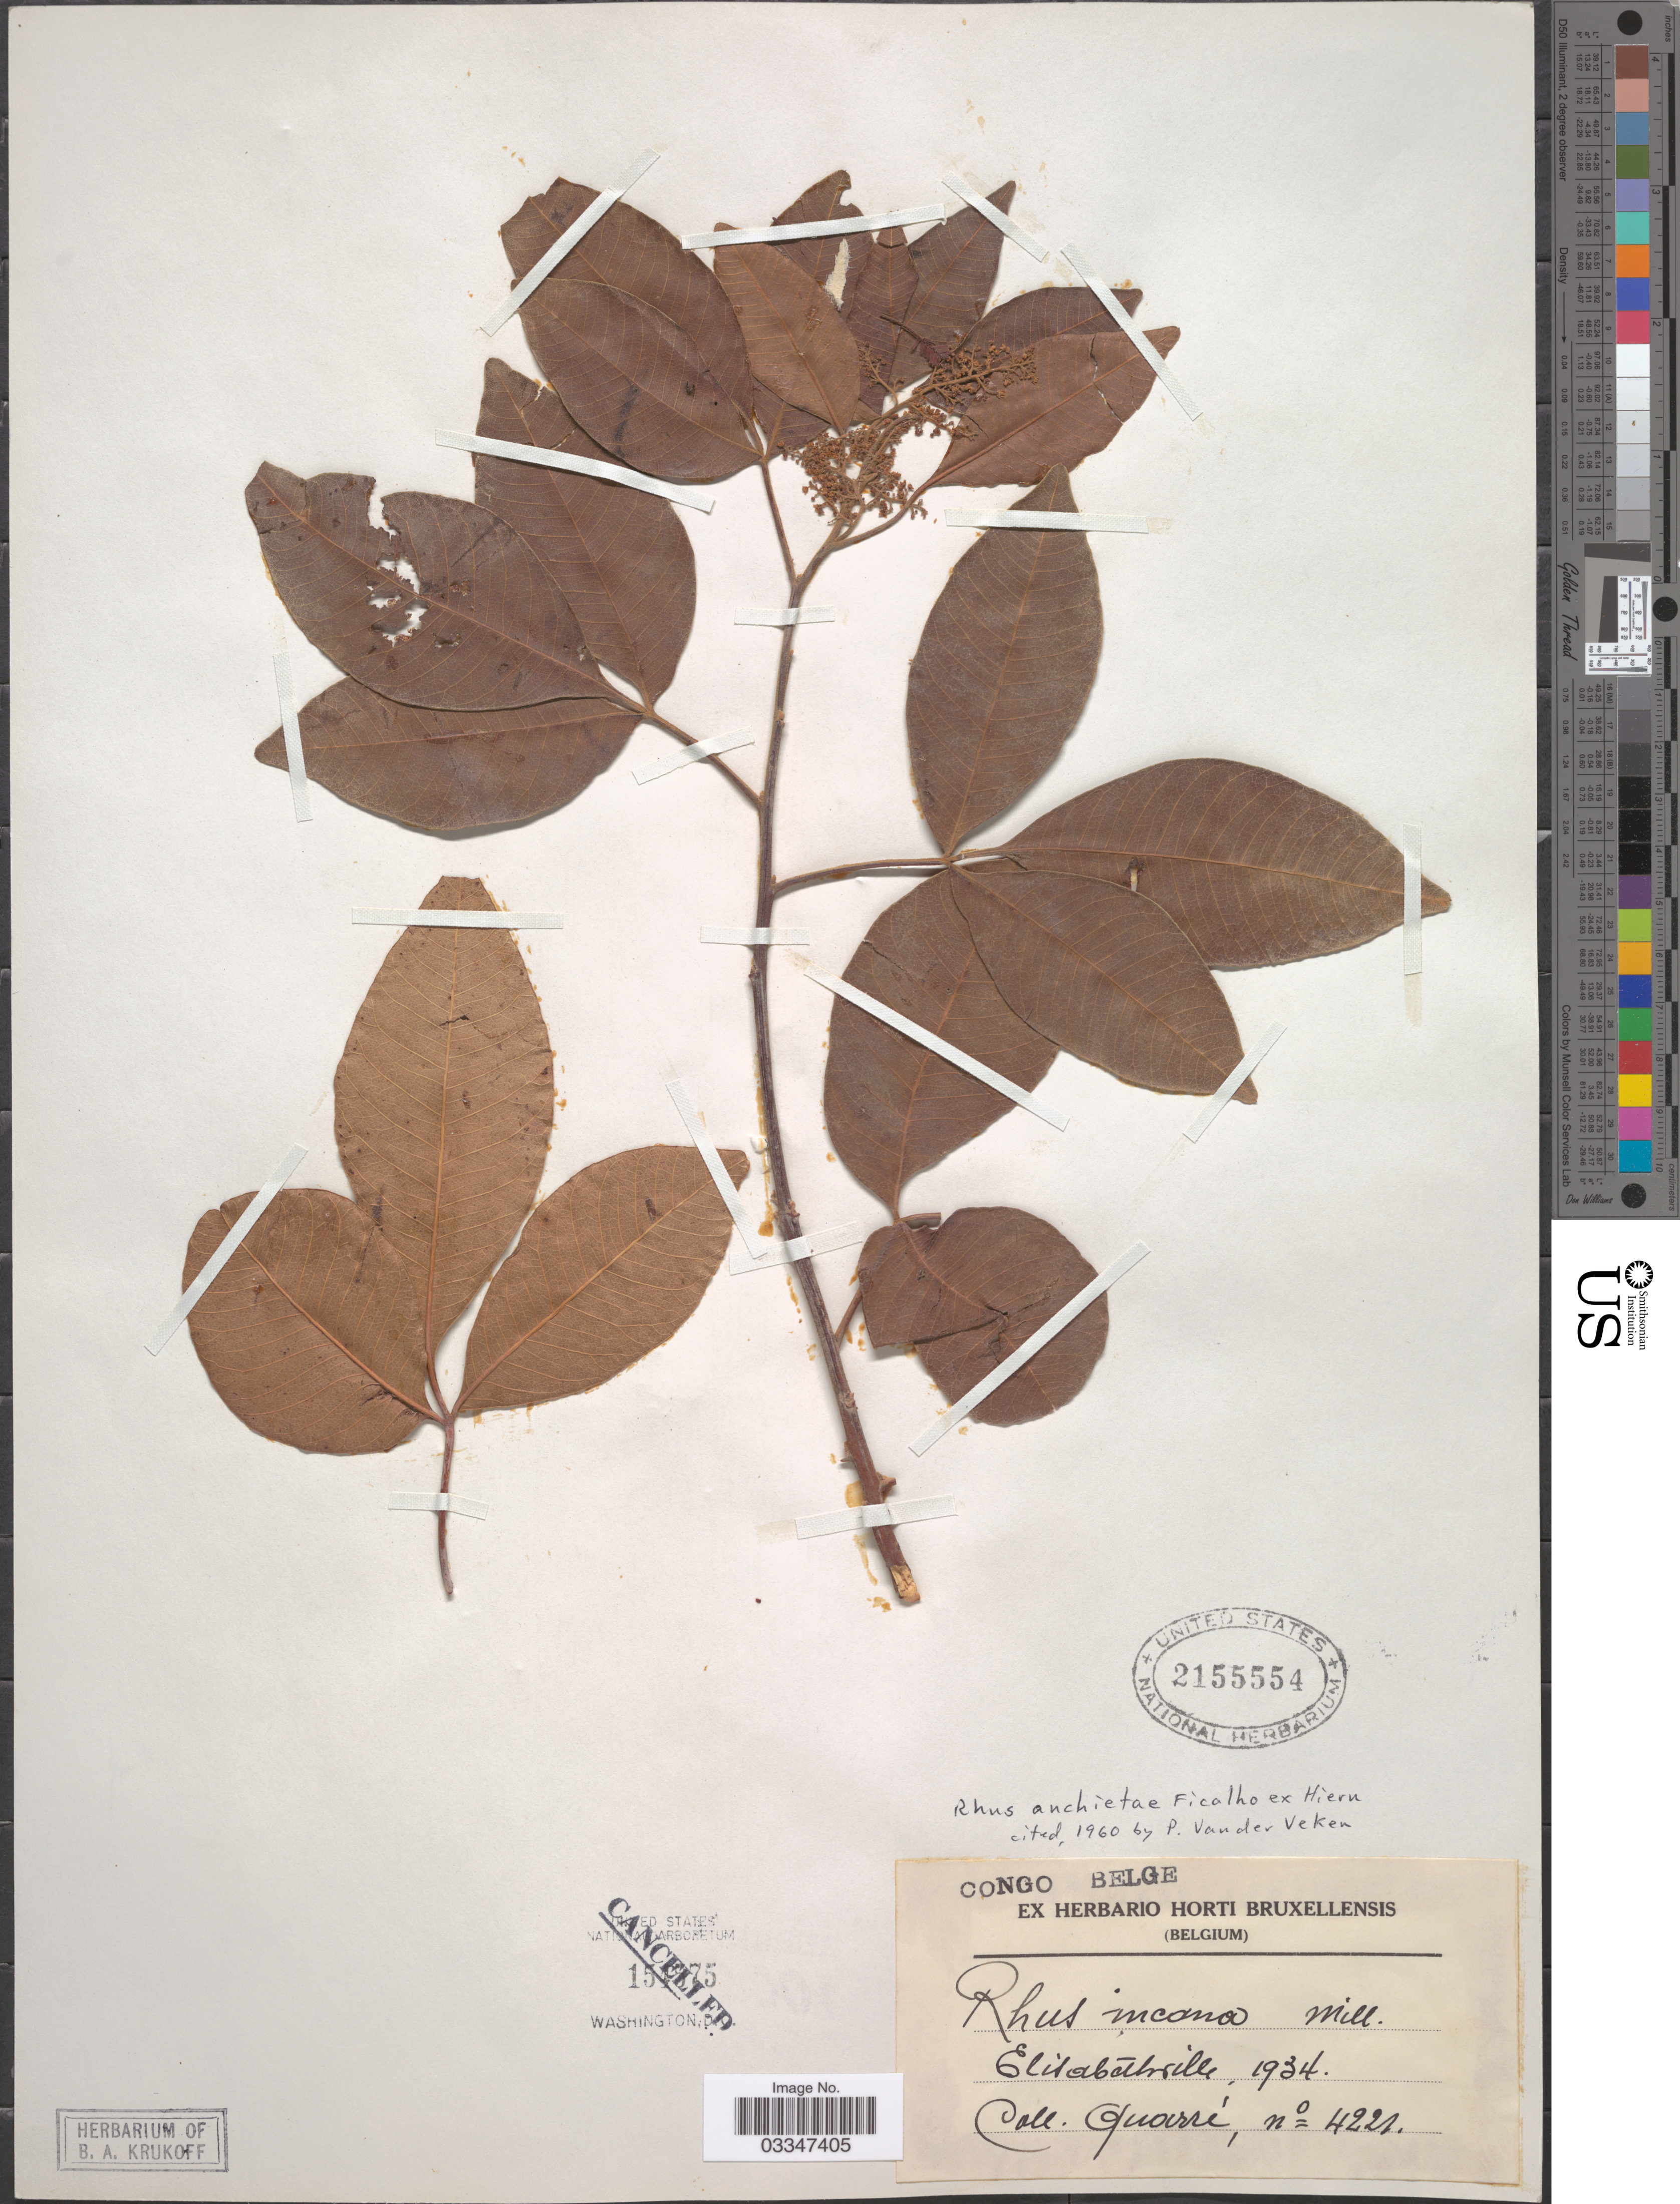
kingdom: Plantae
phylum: Tracheophyta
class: Magnoliopsida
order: Sapindales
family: Anacardiaceae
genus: Rhus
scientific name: Rhus anchietae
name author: Hiern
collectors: -. Quarre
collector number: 4221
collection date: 1934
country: Congo, Democratic Republic of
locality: Congo Belge. Elisabethsville.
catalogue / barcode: US 2155554